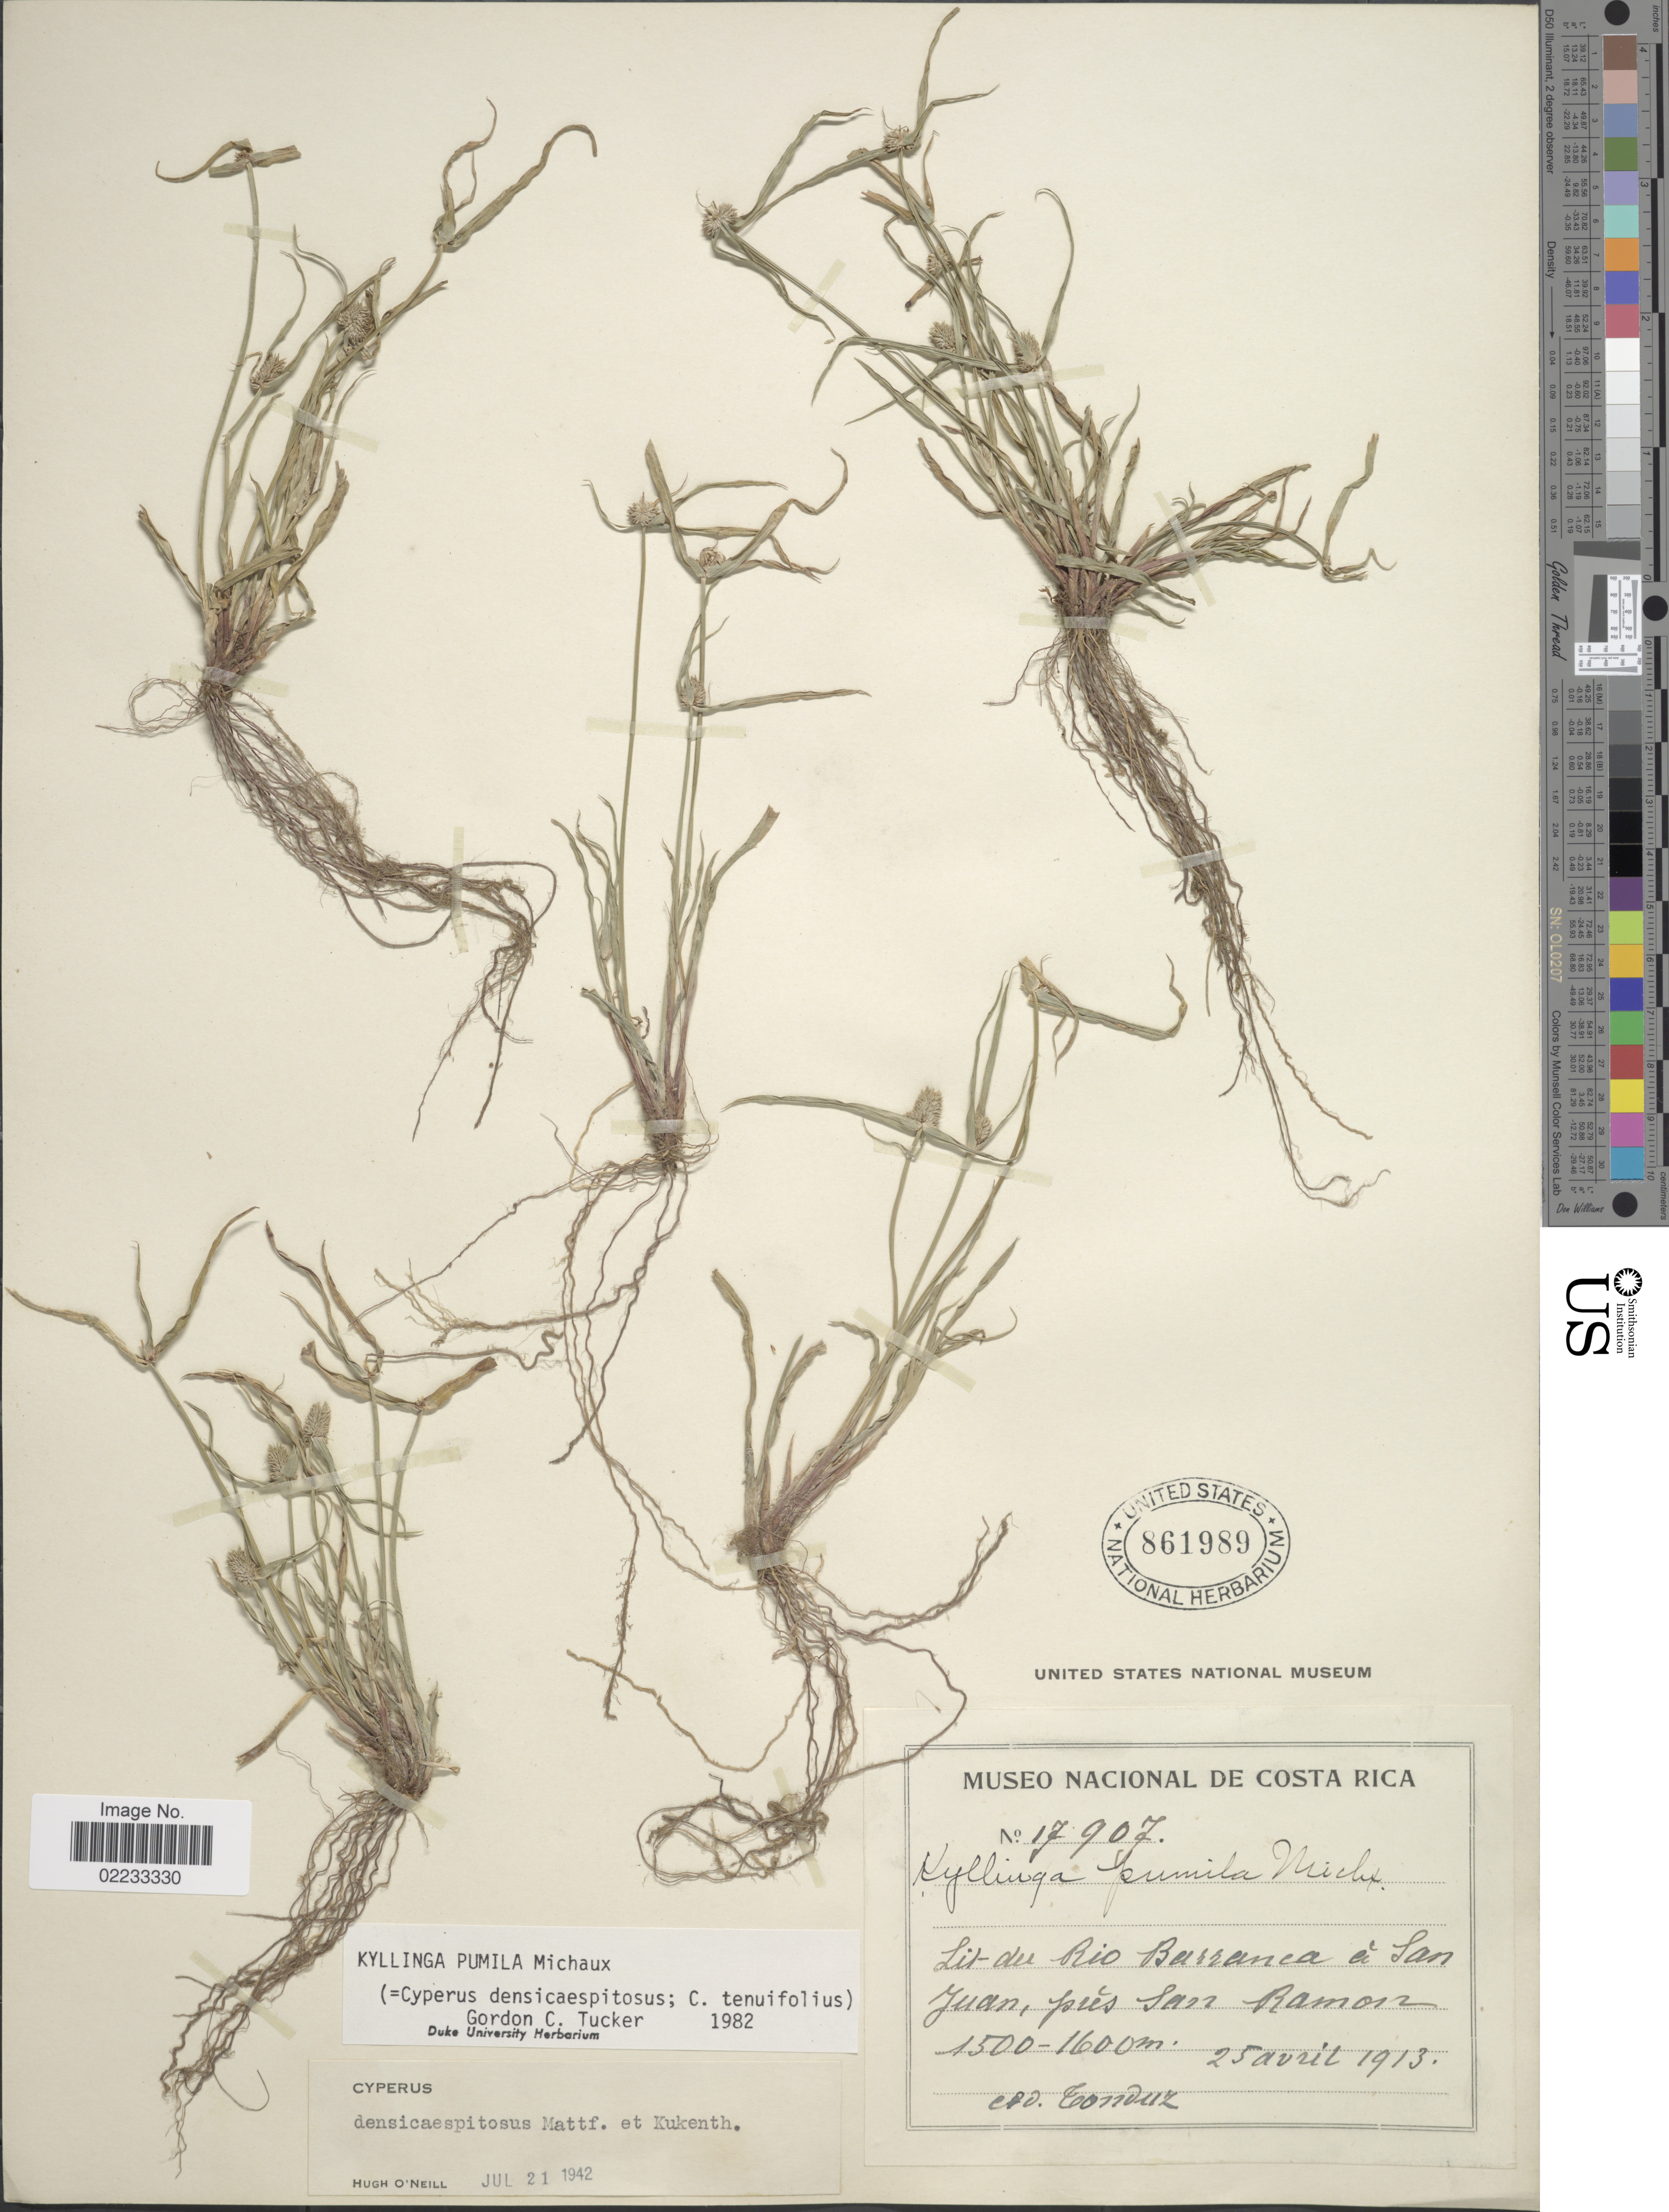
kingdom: Plantae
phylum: Tracheophyta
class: Liliopsida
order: Poales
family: Cyperaceae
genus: Cyperus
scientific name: Cyperus hortensis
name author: (Salzm. ex Steud.) Dorr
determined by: Strong, Mark T., (BOT), Smithsonian Institution - National Museum of Natural History (UNITED STATES)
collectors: A. Tonduz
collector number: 17907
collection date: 1913-04-25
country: Costa Rica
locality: Lit du Rio Barranca a San Juan, pres San Ramon.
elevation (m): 1500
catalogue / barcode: US 861989